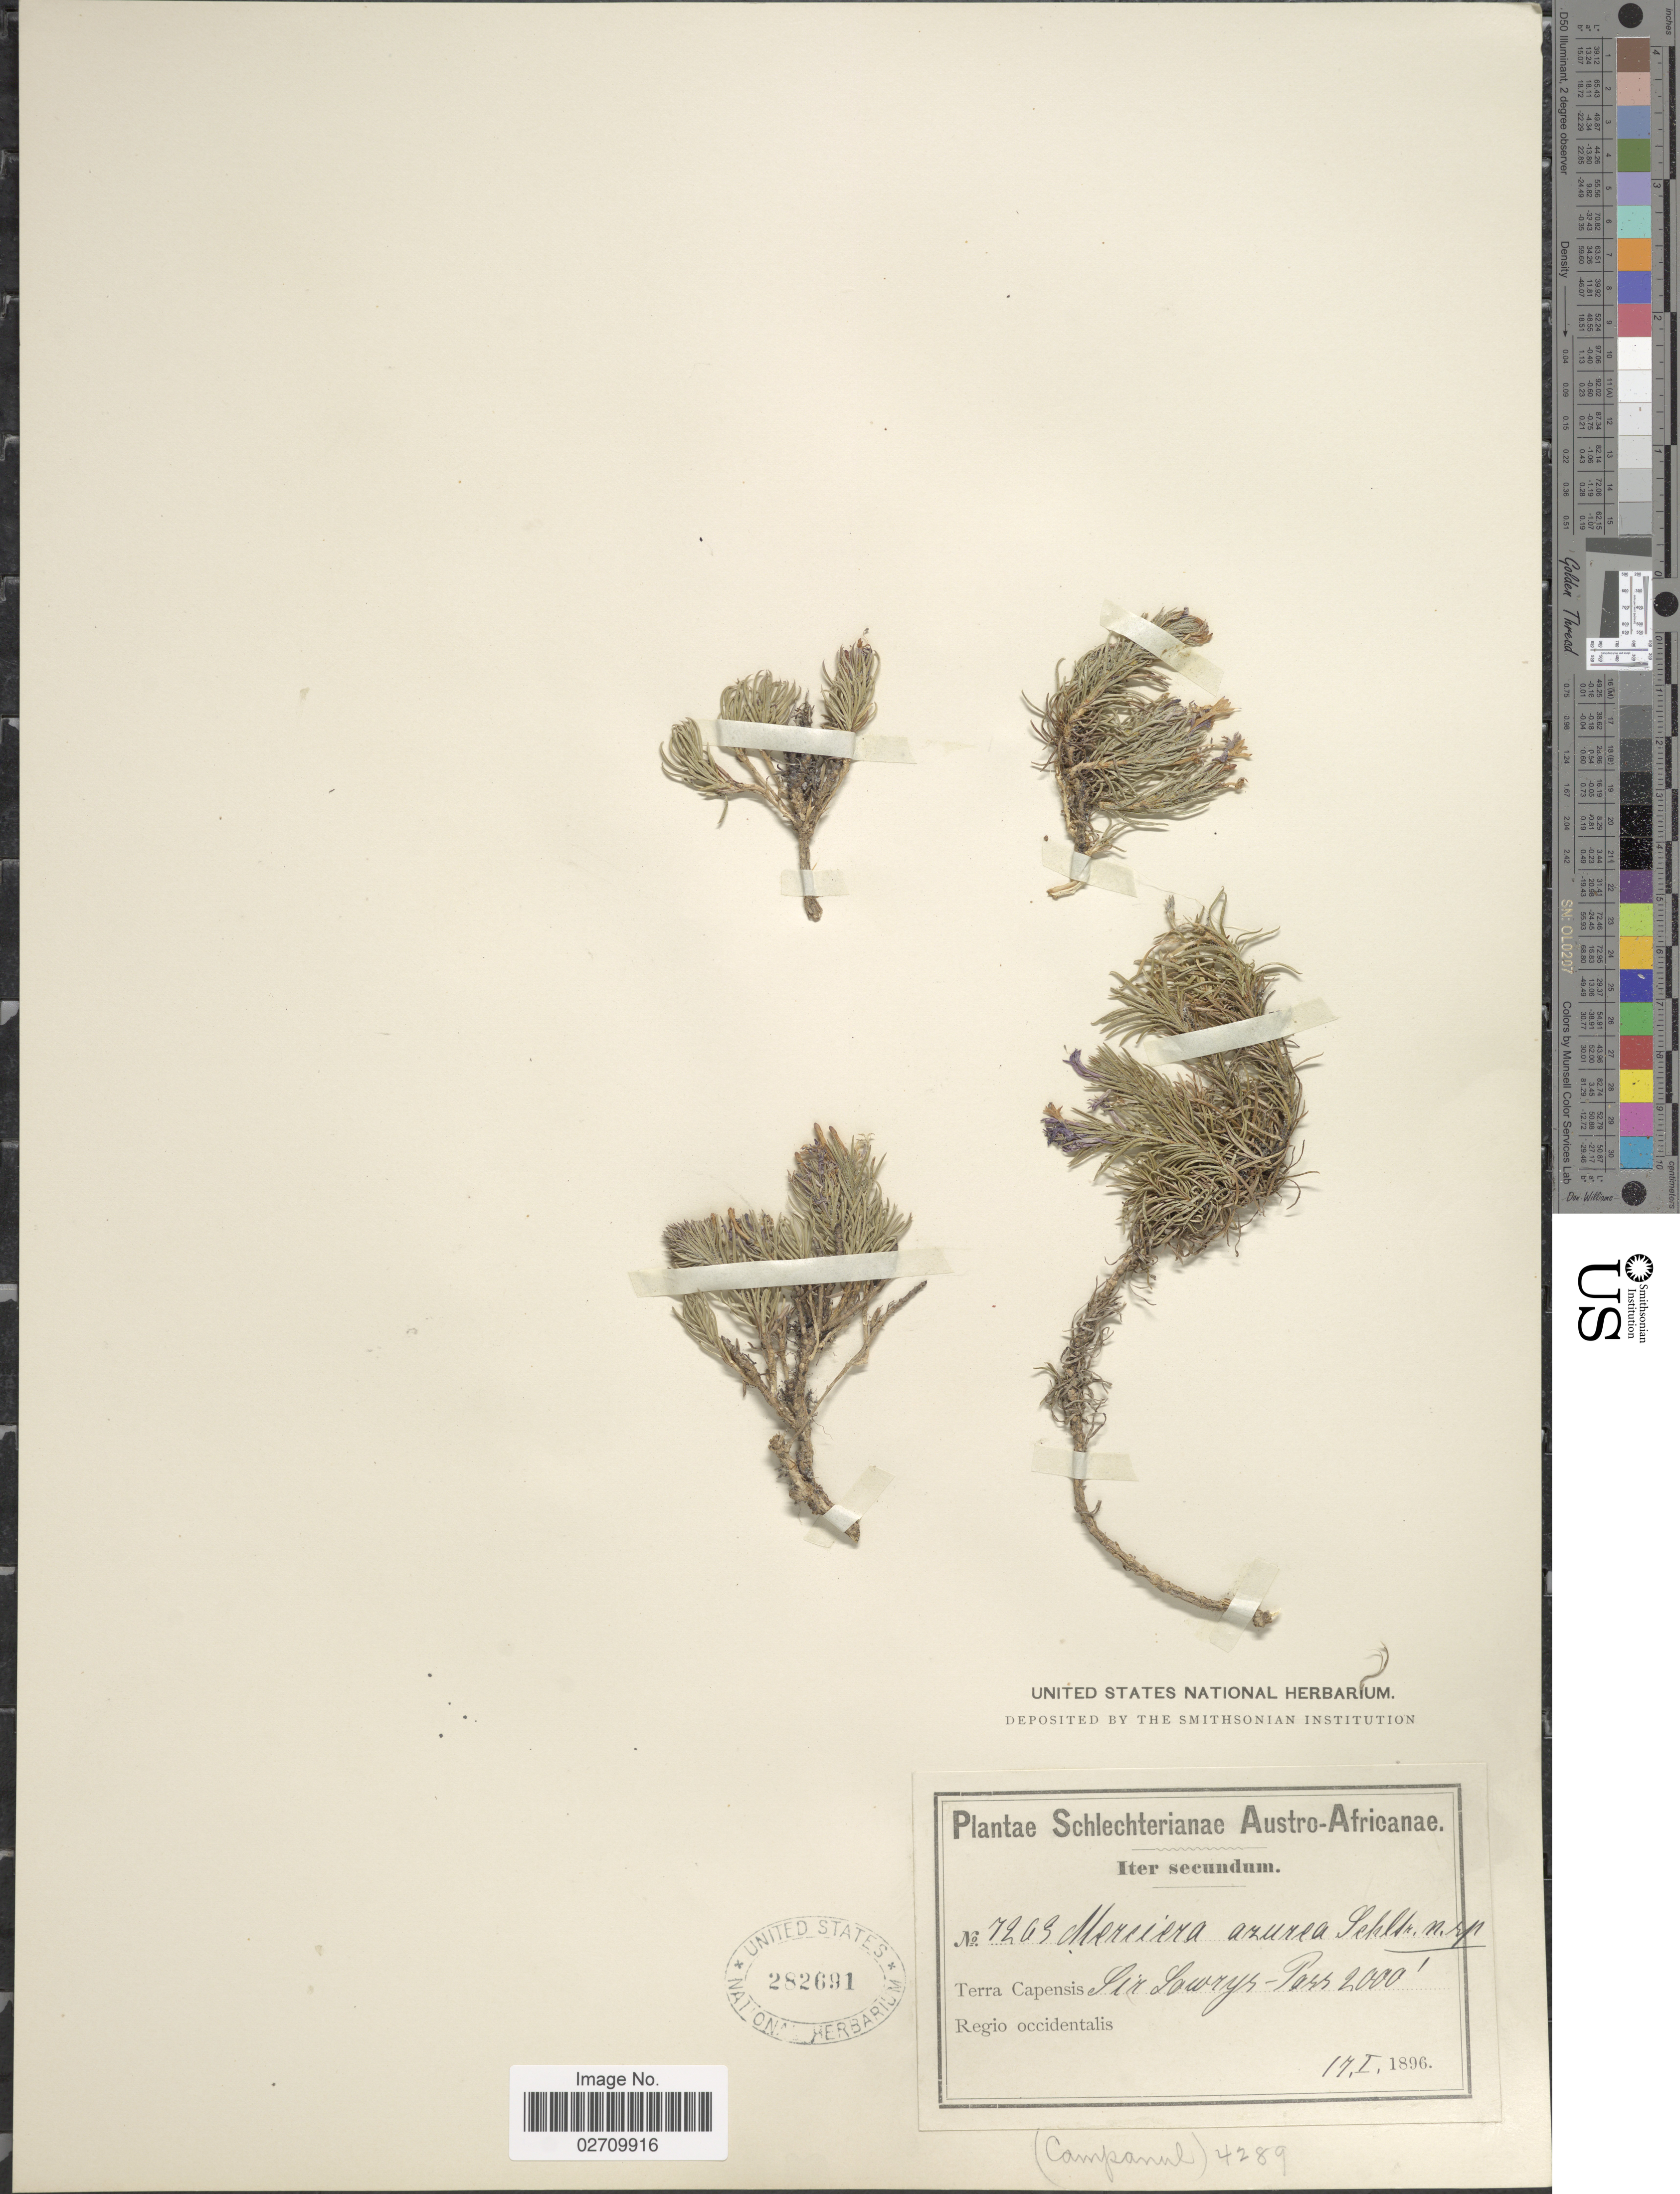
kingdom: Plantae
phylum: Tracheophyta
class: Magnoliopsida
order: Asterales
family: Campanulaceae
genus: Merciera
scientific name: Merciera azurea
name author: Schltr.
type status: Type Collection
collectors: Schlechter, --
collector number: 7263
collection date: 1896-01-17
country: South Africa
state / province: Western Cape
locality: Austro-Africanae, Terra Capensis, Sir Lowry's Pass, Regio Occidentalis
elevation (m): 610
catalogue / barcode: US 282691